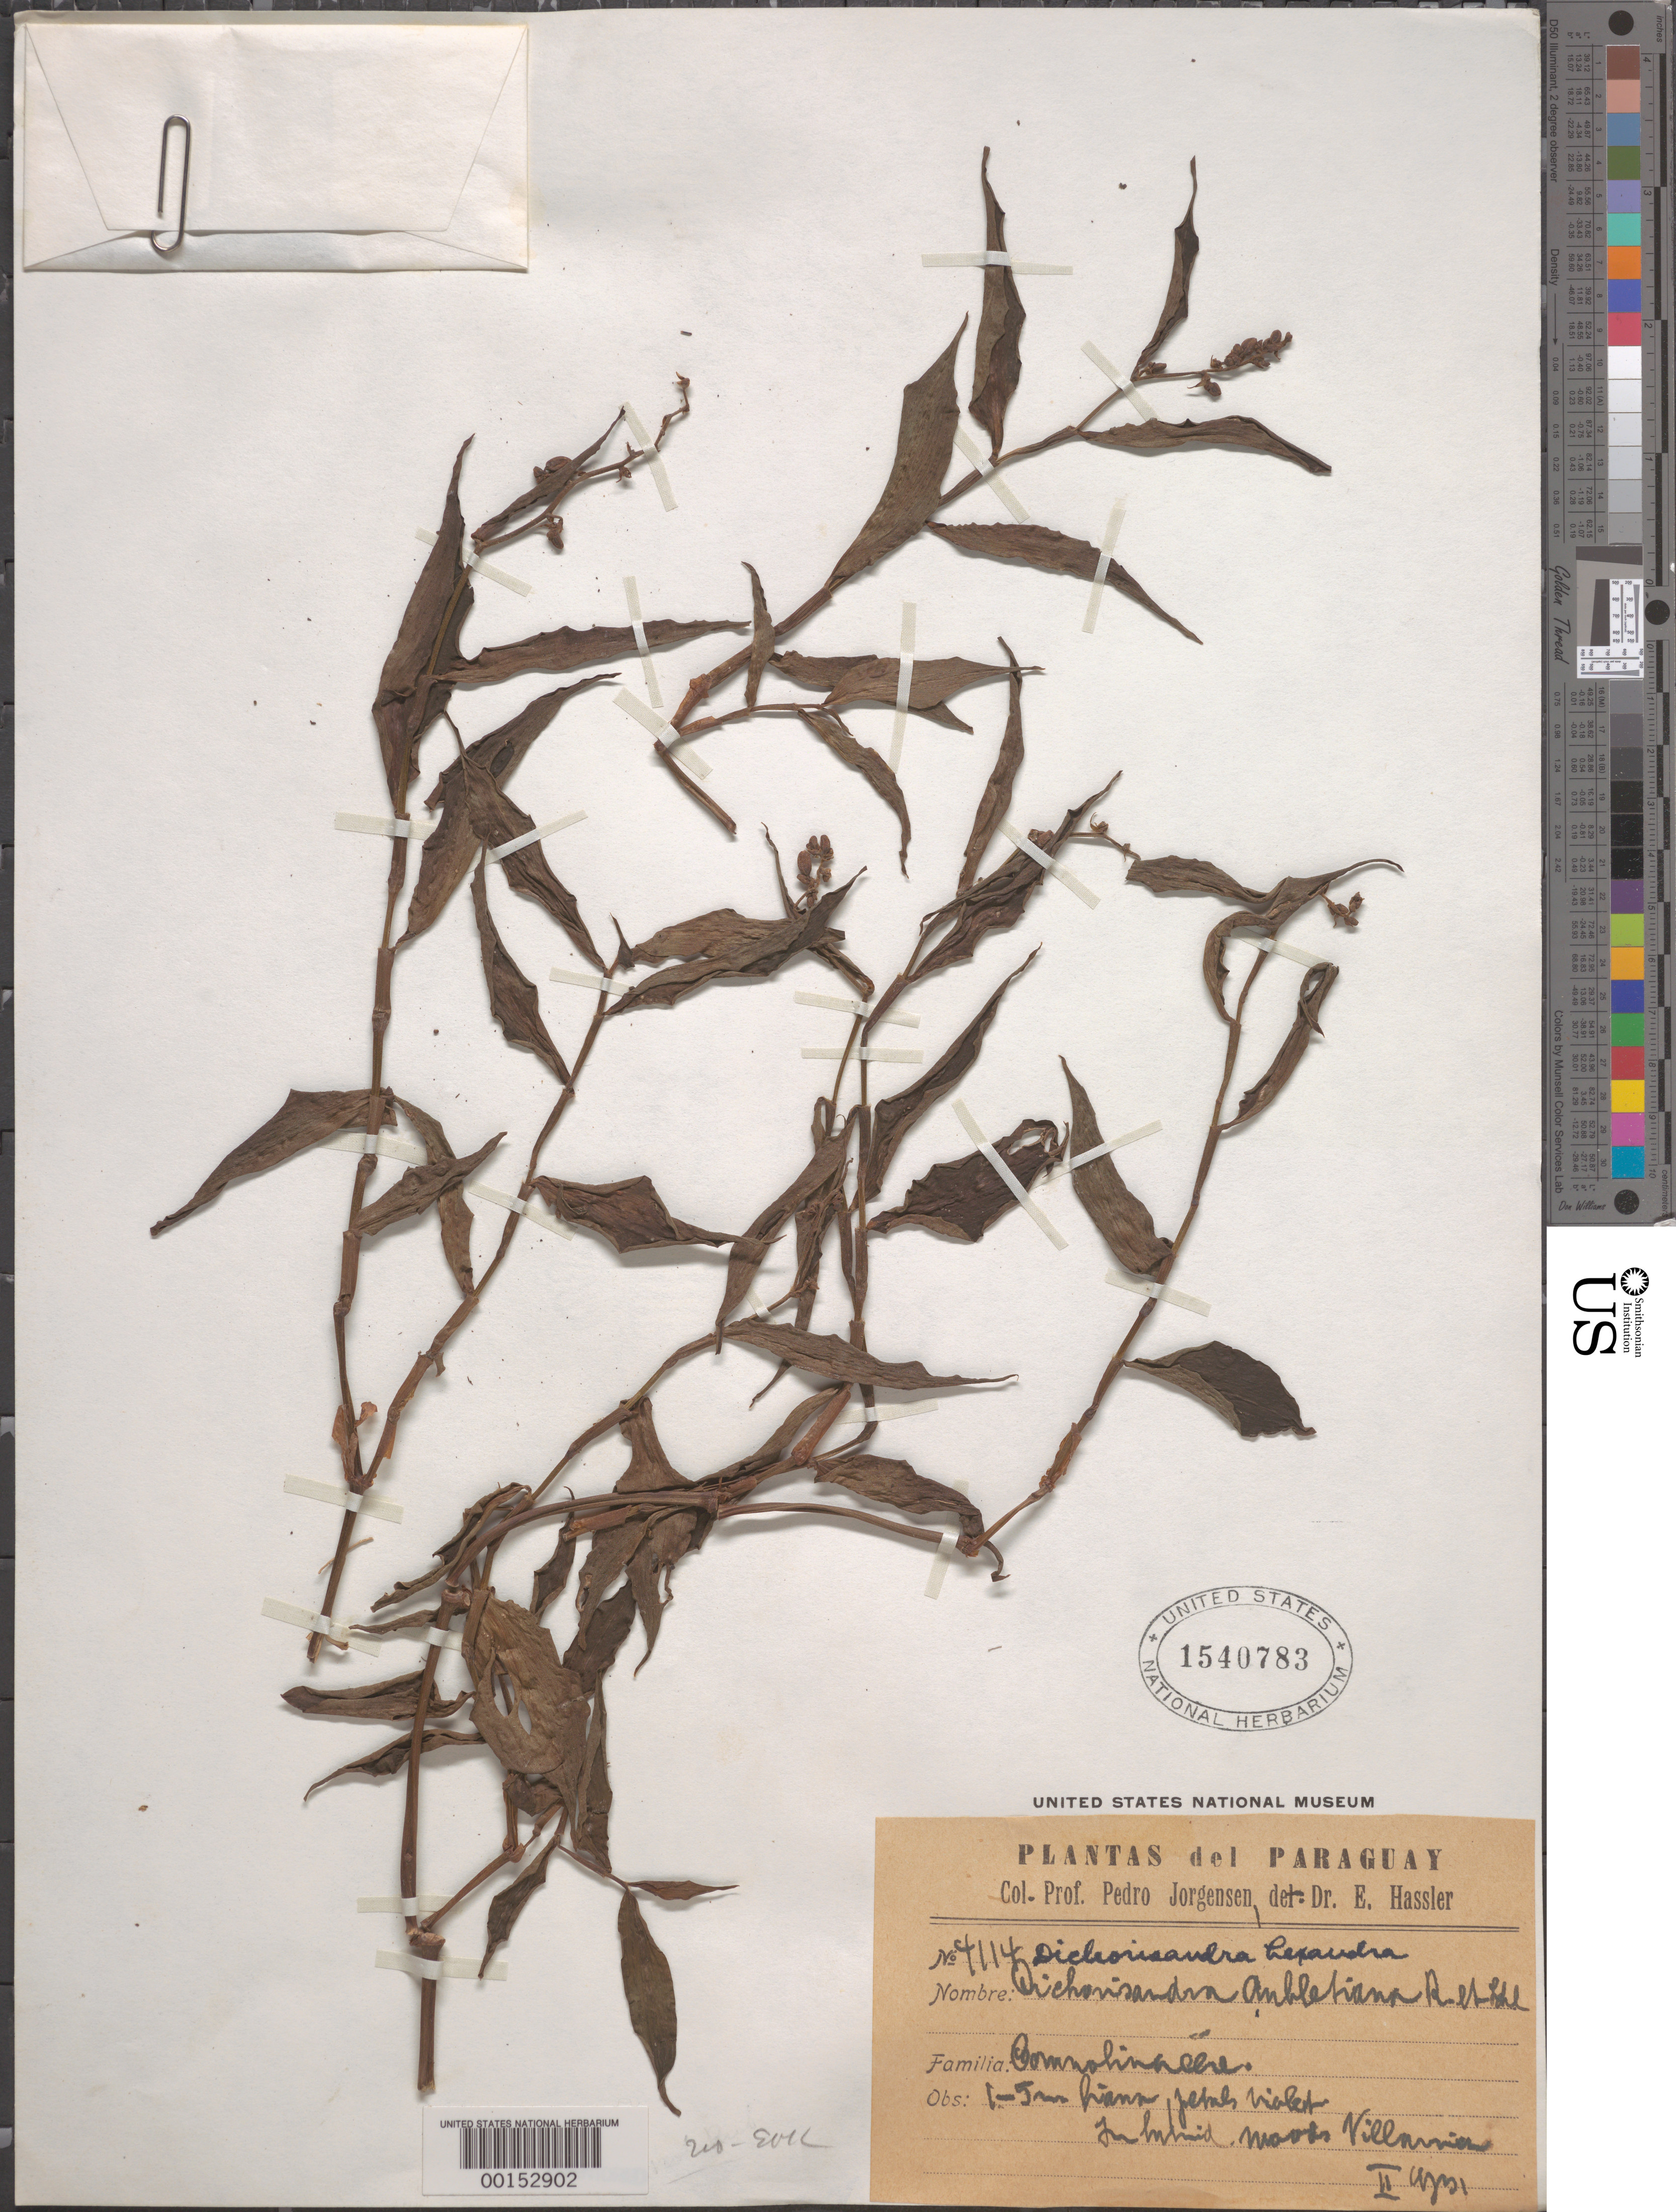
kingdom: Plantae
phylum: Tracheophyta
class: Liliopsida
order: Commelinales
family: Commelinaceae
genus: Dichorisandra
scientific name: Dichorisandra sp.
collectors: P. Jorgensen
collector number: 4114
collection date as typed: Feb 1931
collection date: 1931-02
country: Paraguay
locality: Villaviencia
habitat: Woods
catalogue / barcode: US 1540783